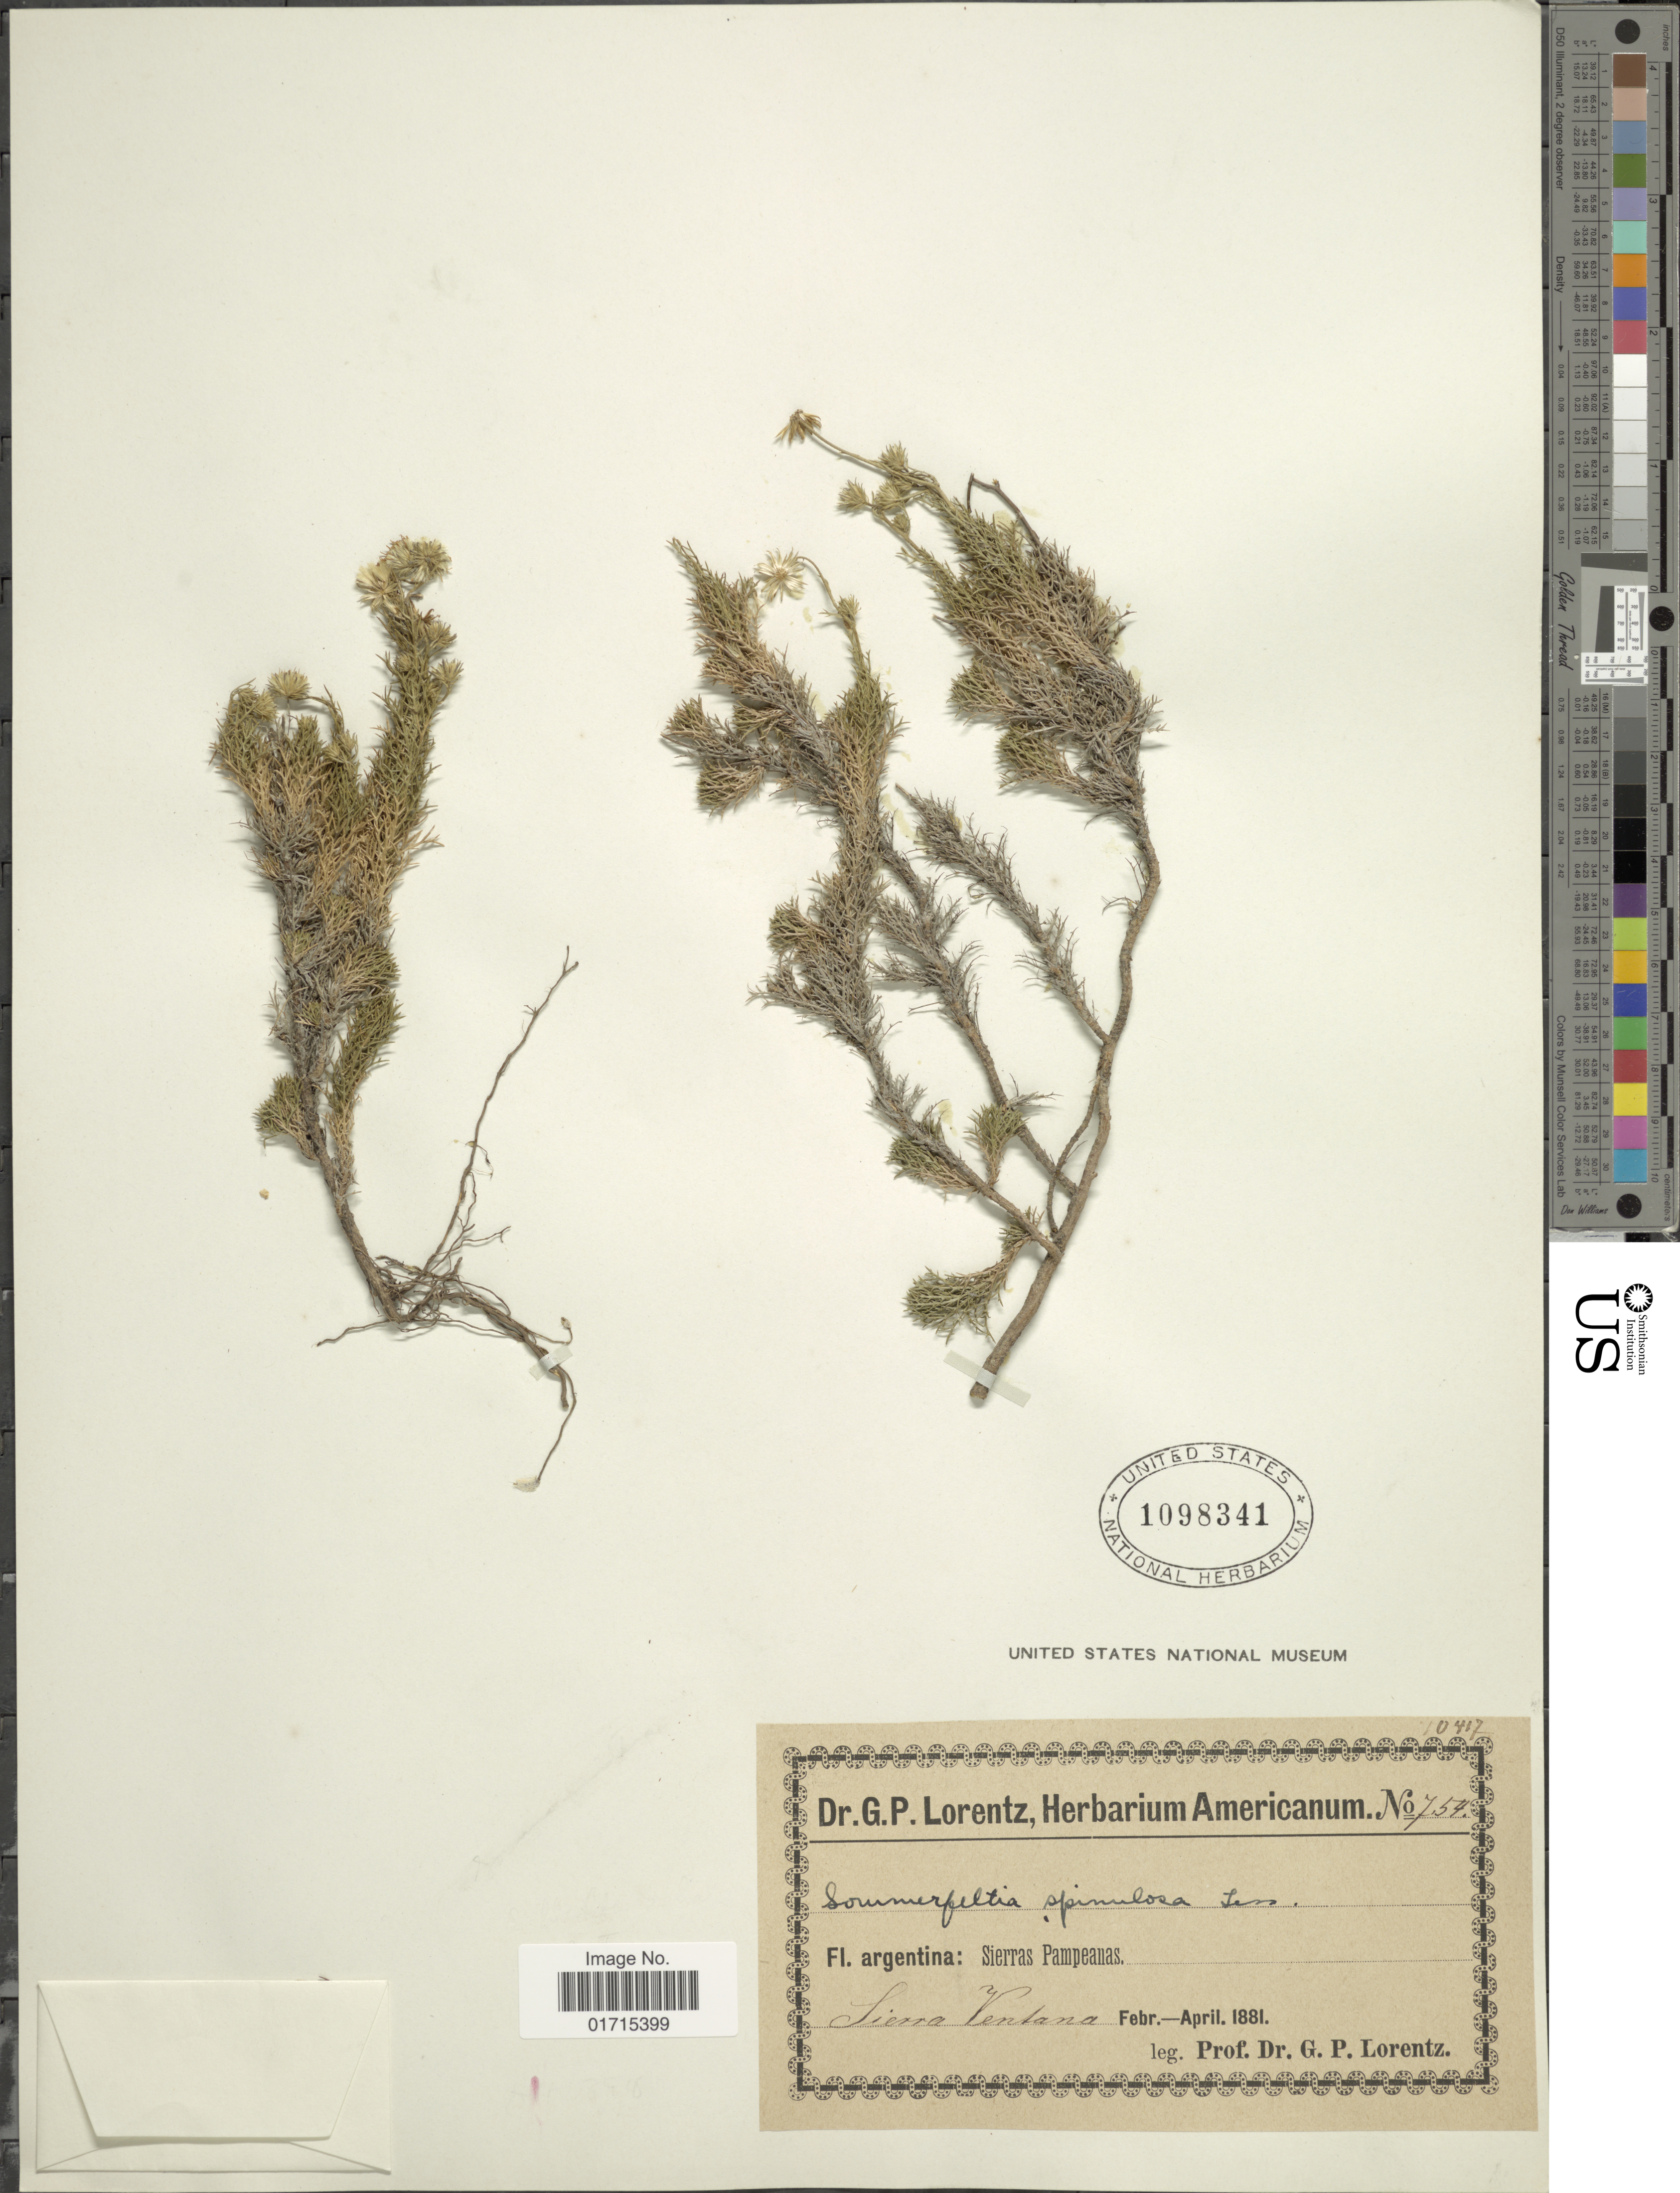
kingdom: Plantae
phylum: Tracheophyta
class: Magnoliopsida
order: Asterales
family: Asteraceae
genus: Sommerfeltia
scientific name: Sommerfeltia spinulosa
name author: (Spreng.) Less.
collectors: P. G. Lorentz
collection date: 1881-02/1881-04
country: Argentina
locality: Fl. argentina: Sierras Pampeanas. Sierra Ventana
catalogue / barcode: US 1098341